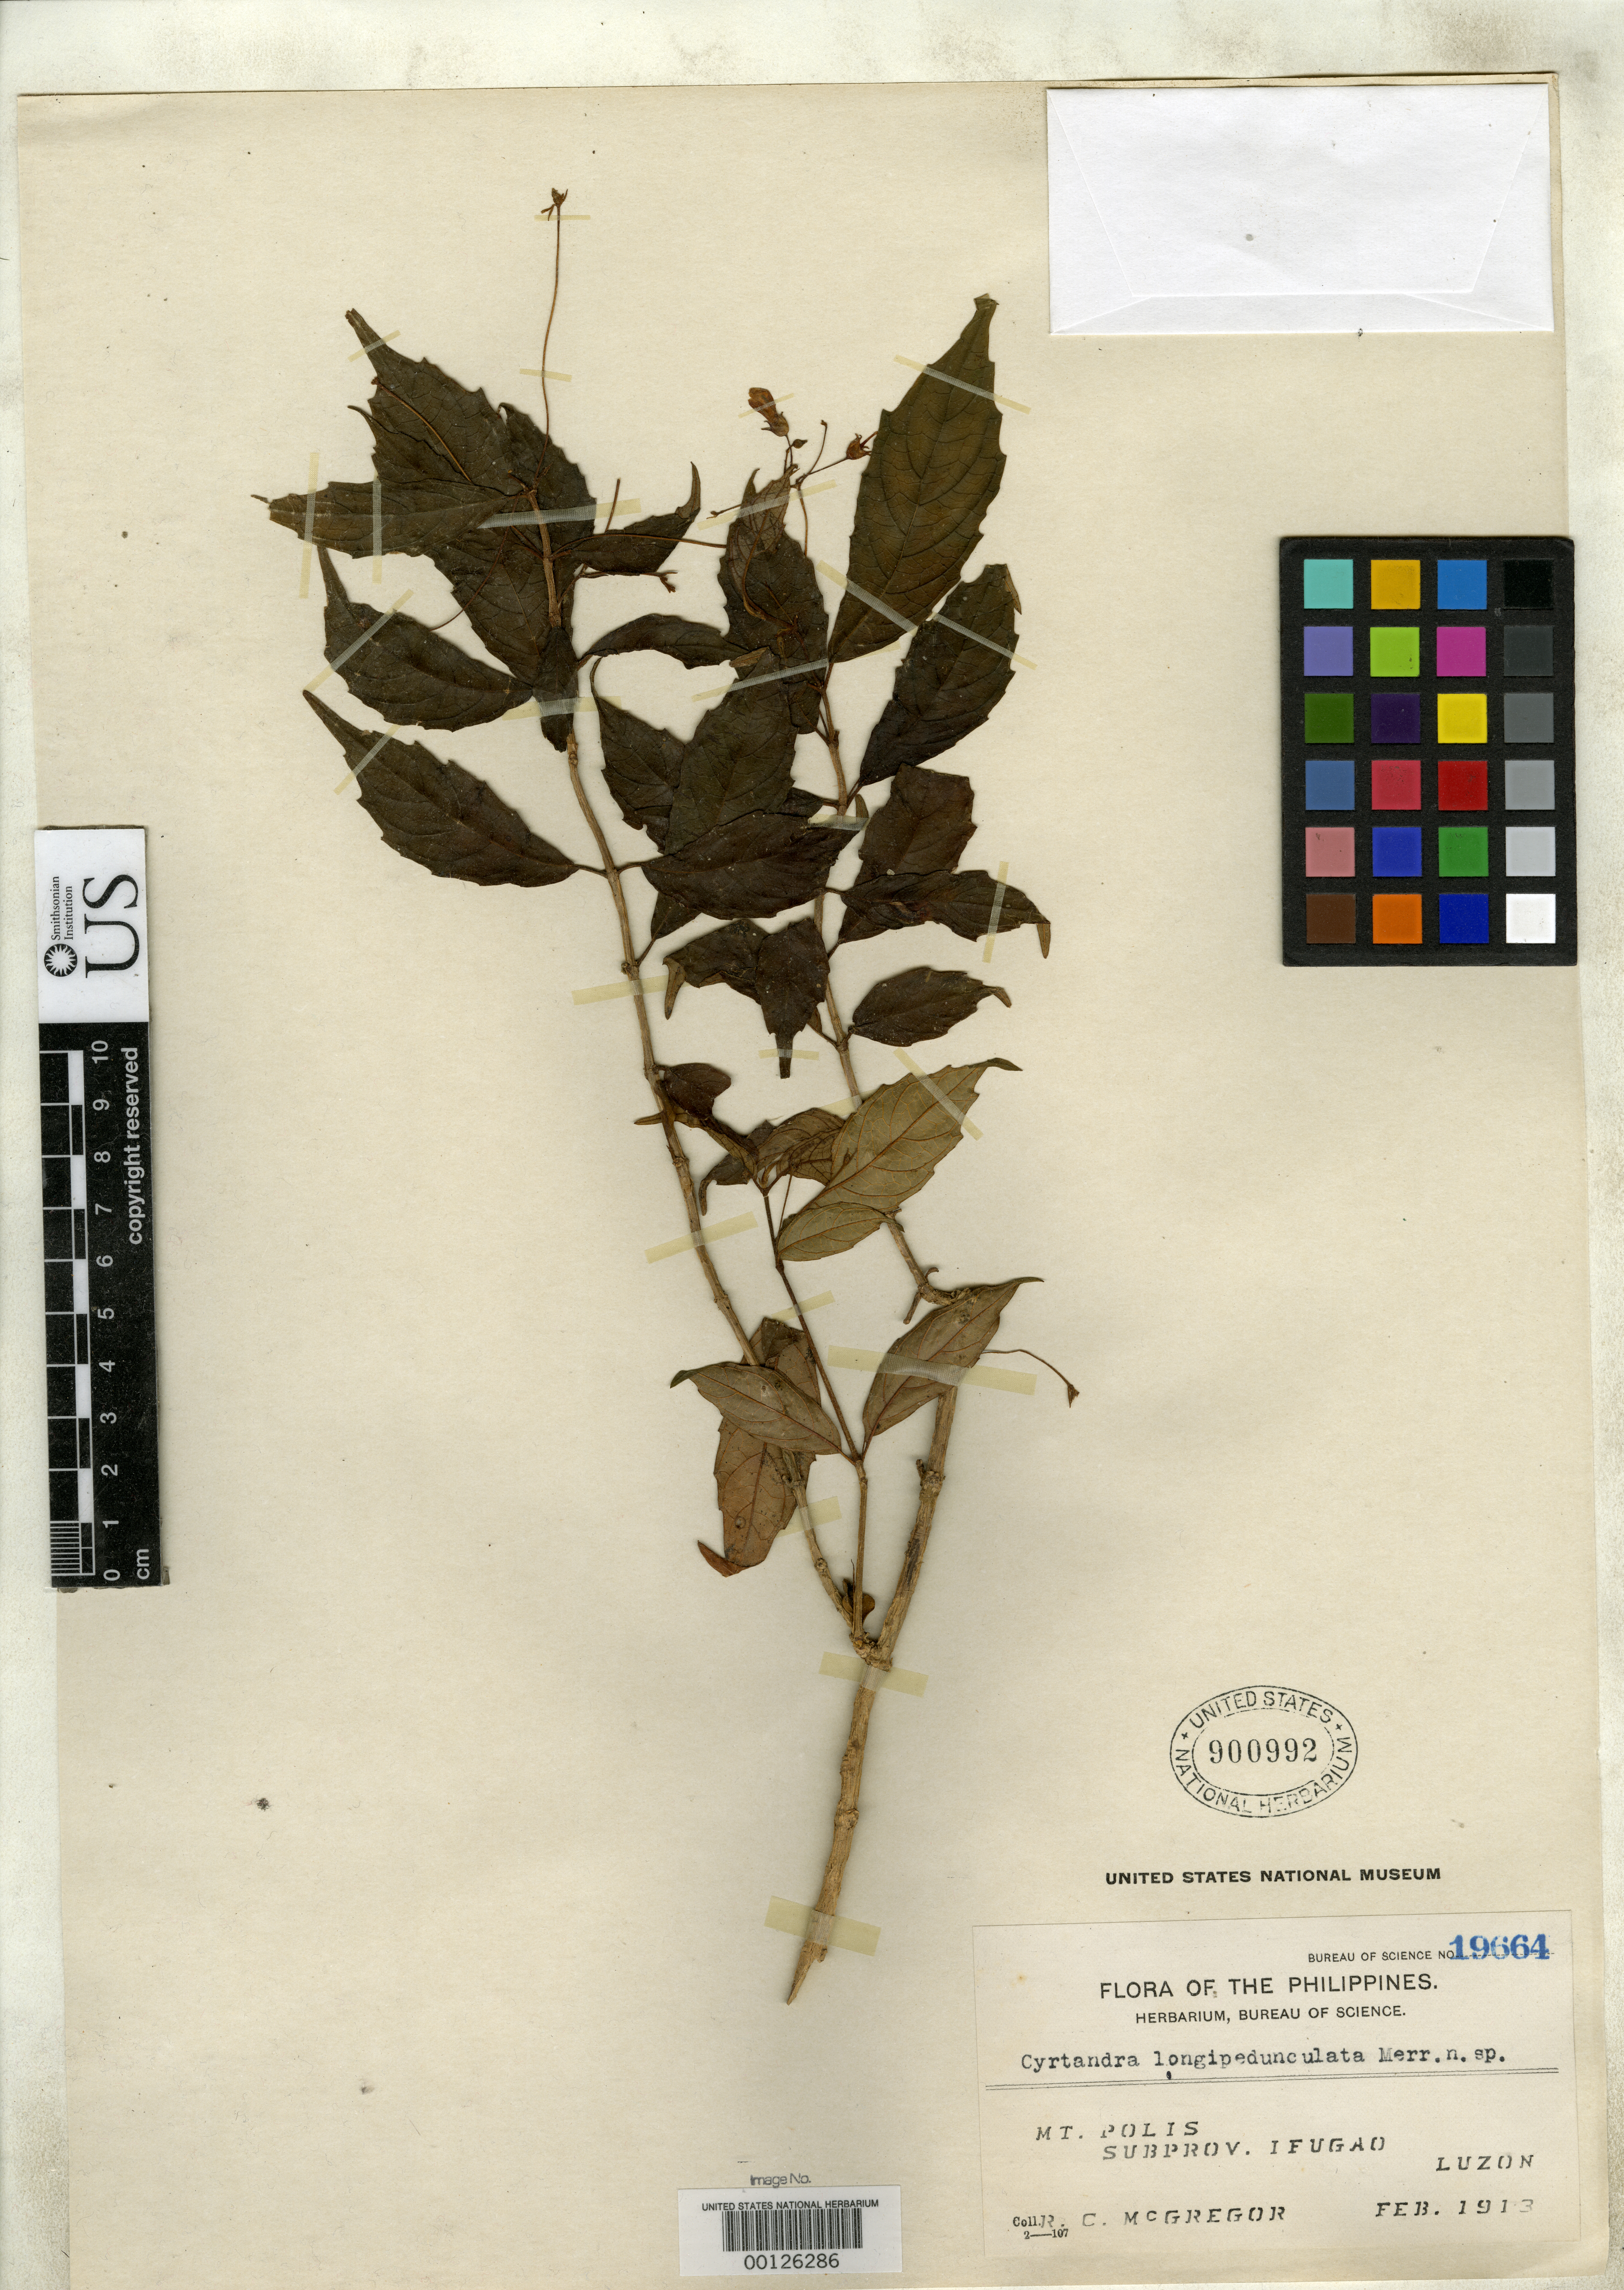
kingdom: Plantae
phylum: Tracheophyta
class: Magnoliopsida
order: Lamiales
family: Gesneriaceae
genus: Cyrtandra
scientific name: Cyrtandra longipedunculata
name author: Merr.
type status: Isotype; Isolectotype; Type Collection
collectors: R. C. McGregor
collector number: Bur. Sci. 19664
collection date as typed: Feb 1913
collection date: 1913-02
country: Philippines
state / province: Cordillera (Administrative Region)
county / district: Ifugao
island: Luzon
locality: Mount Polis.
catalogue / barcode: US 900992